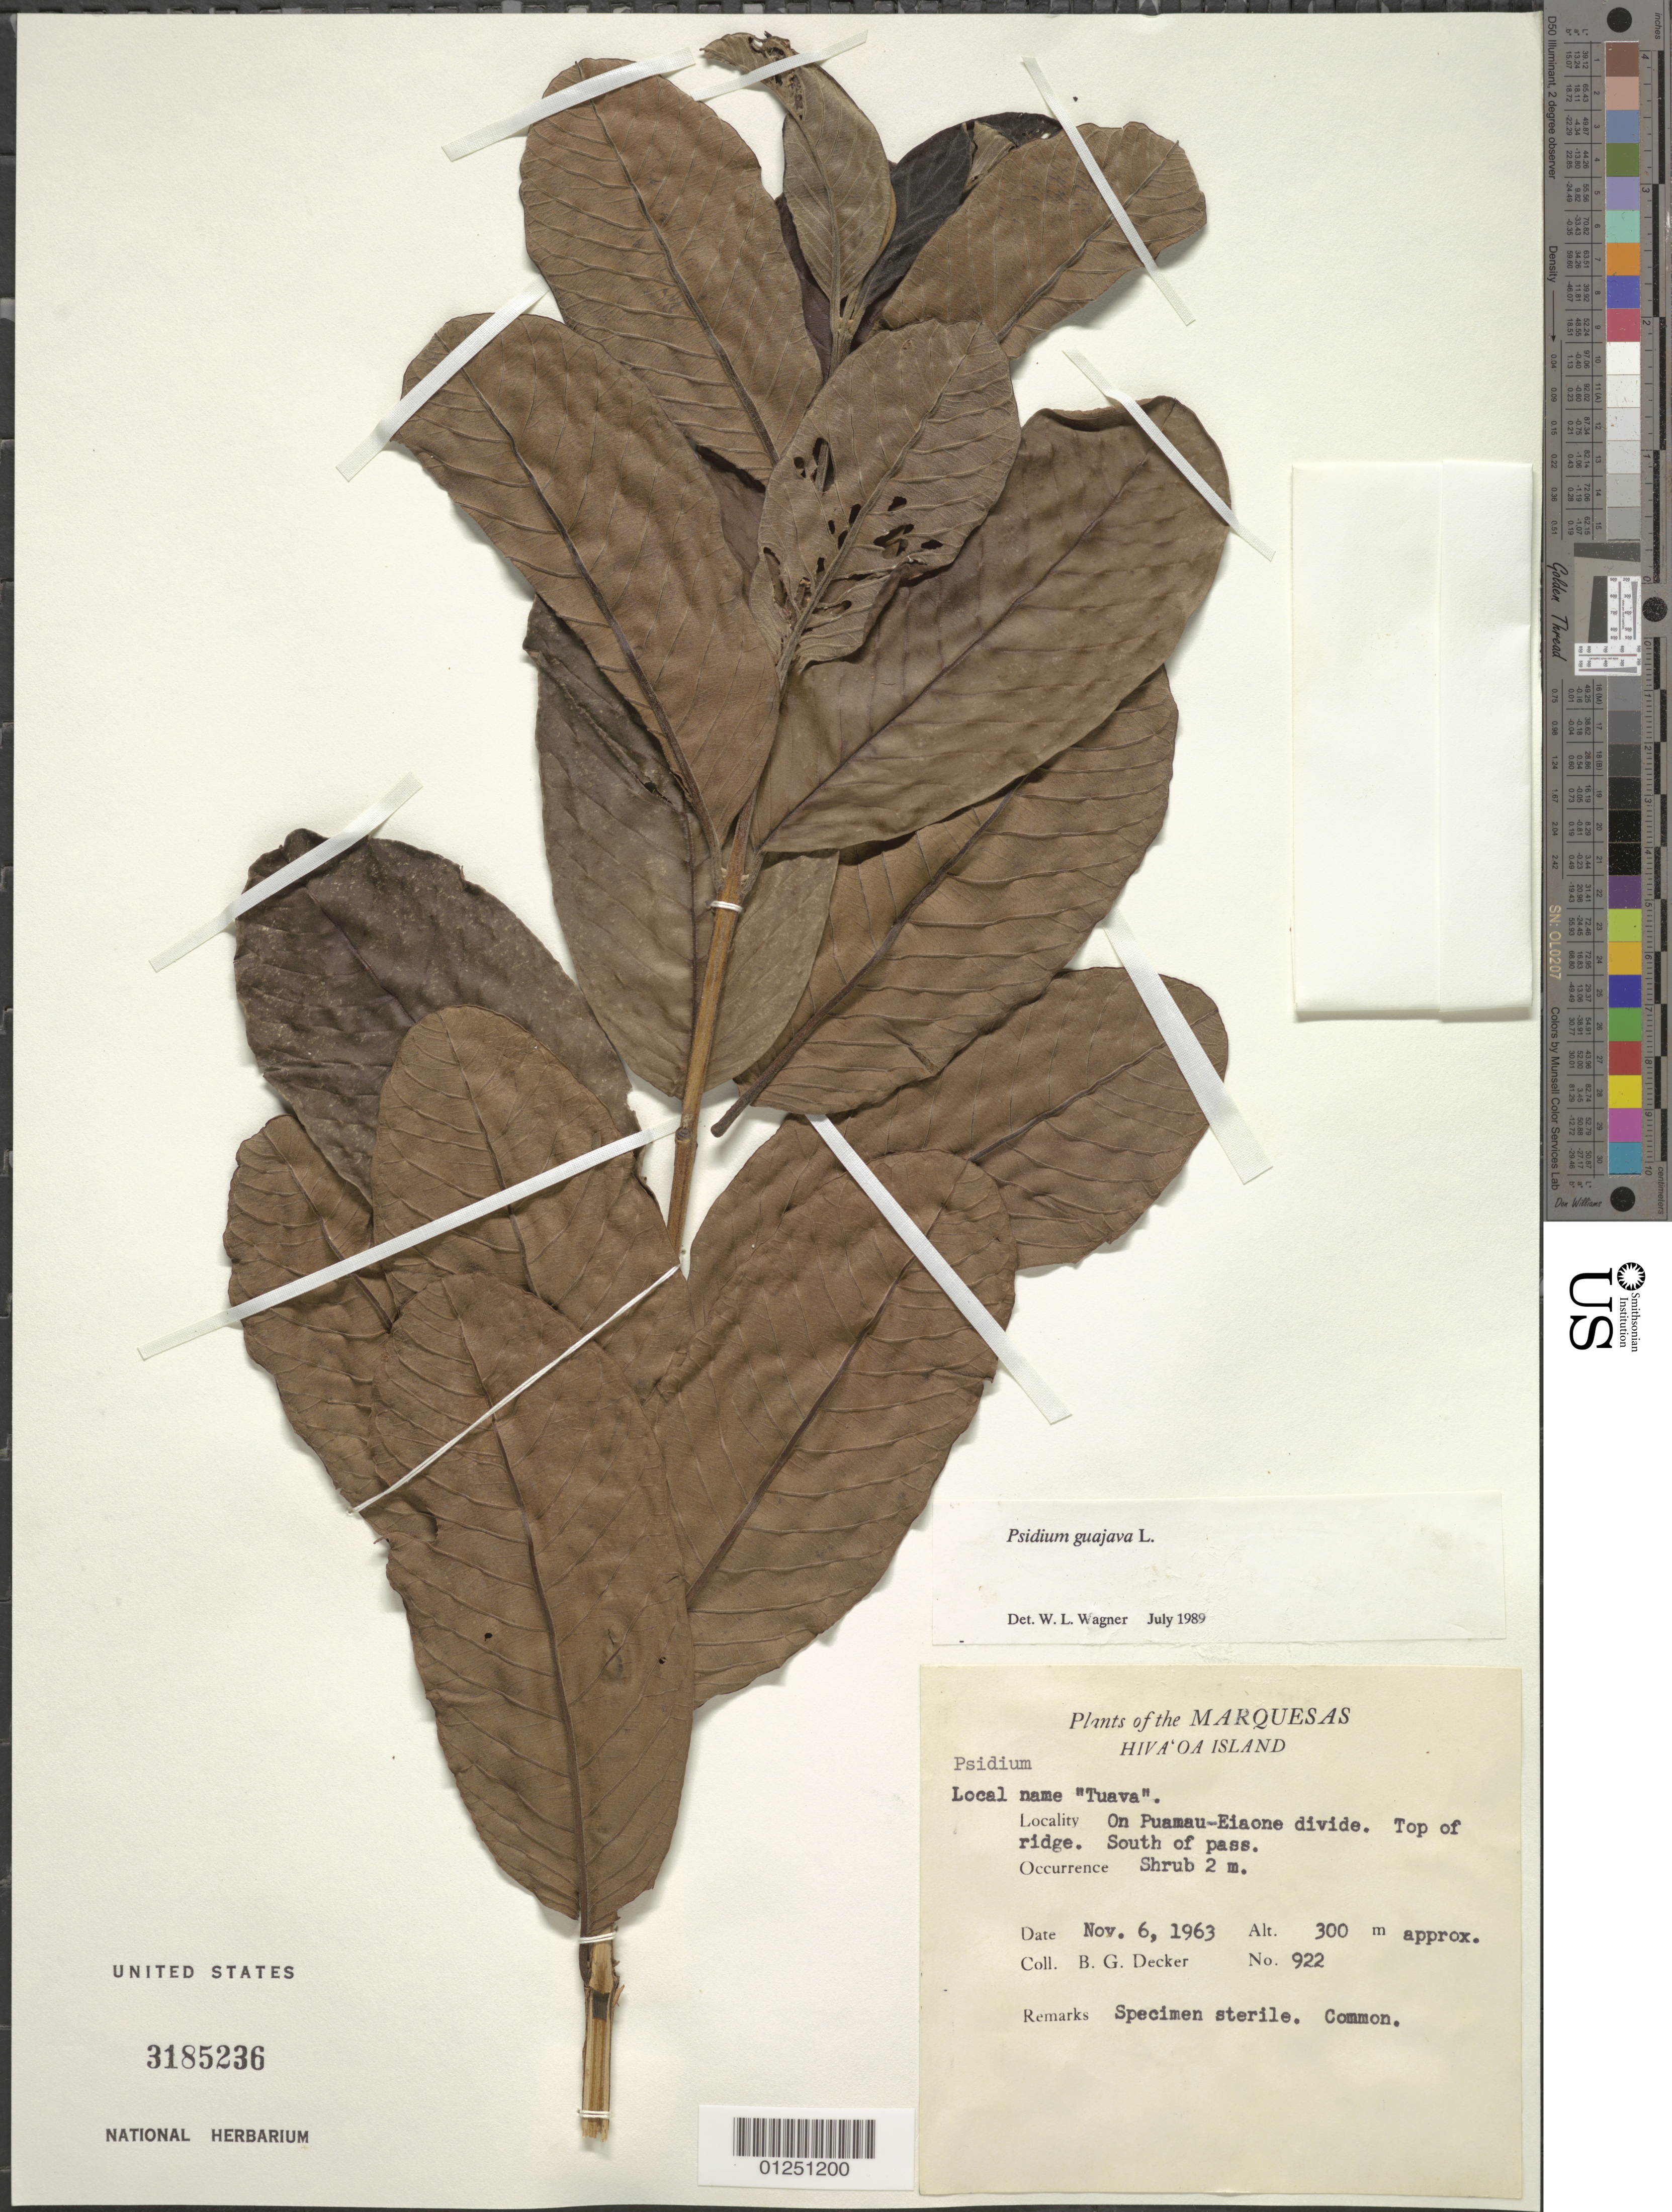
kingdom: Plantae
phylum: Tracheophyta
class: Magnoliopsida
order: Myrtales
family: Myrtaceae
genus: Psidium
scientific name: Psidium guajava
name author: L.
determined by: Wagner, W. L., (BOT), Smithsonian Institution - National Museum of Natural History (UNITED STATES)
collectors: B. G. Decker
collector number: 922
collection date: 1963-11-06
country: French Polynesia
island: Hiva Oa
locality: on Puamau-Eiaone divide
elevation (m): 300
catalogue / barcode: US 3185236